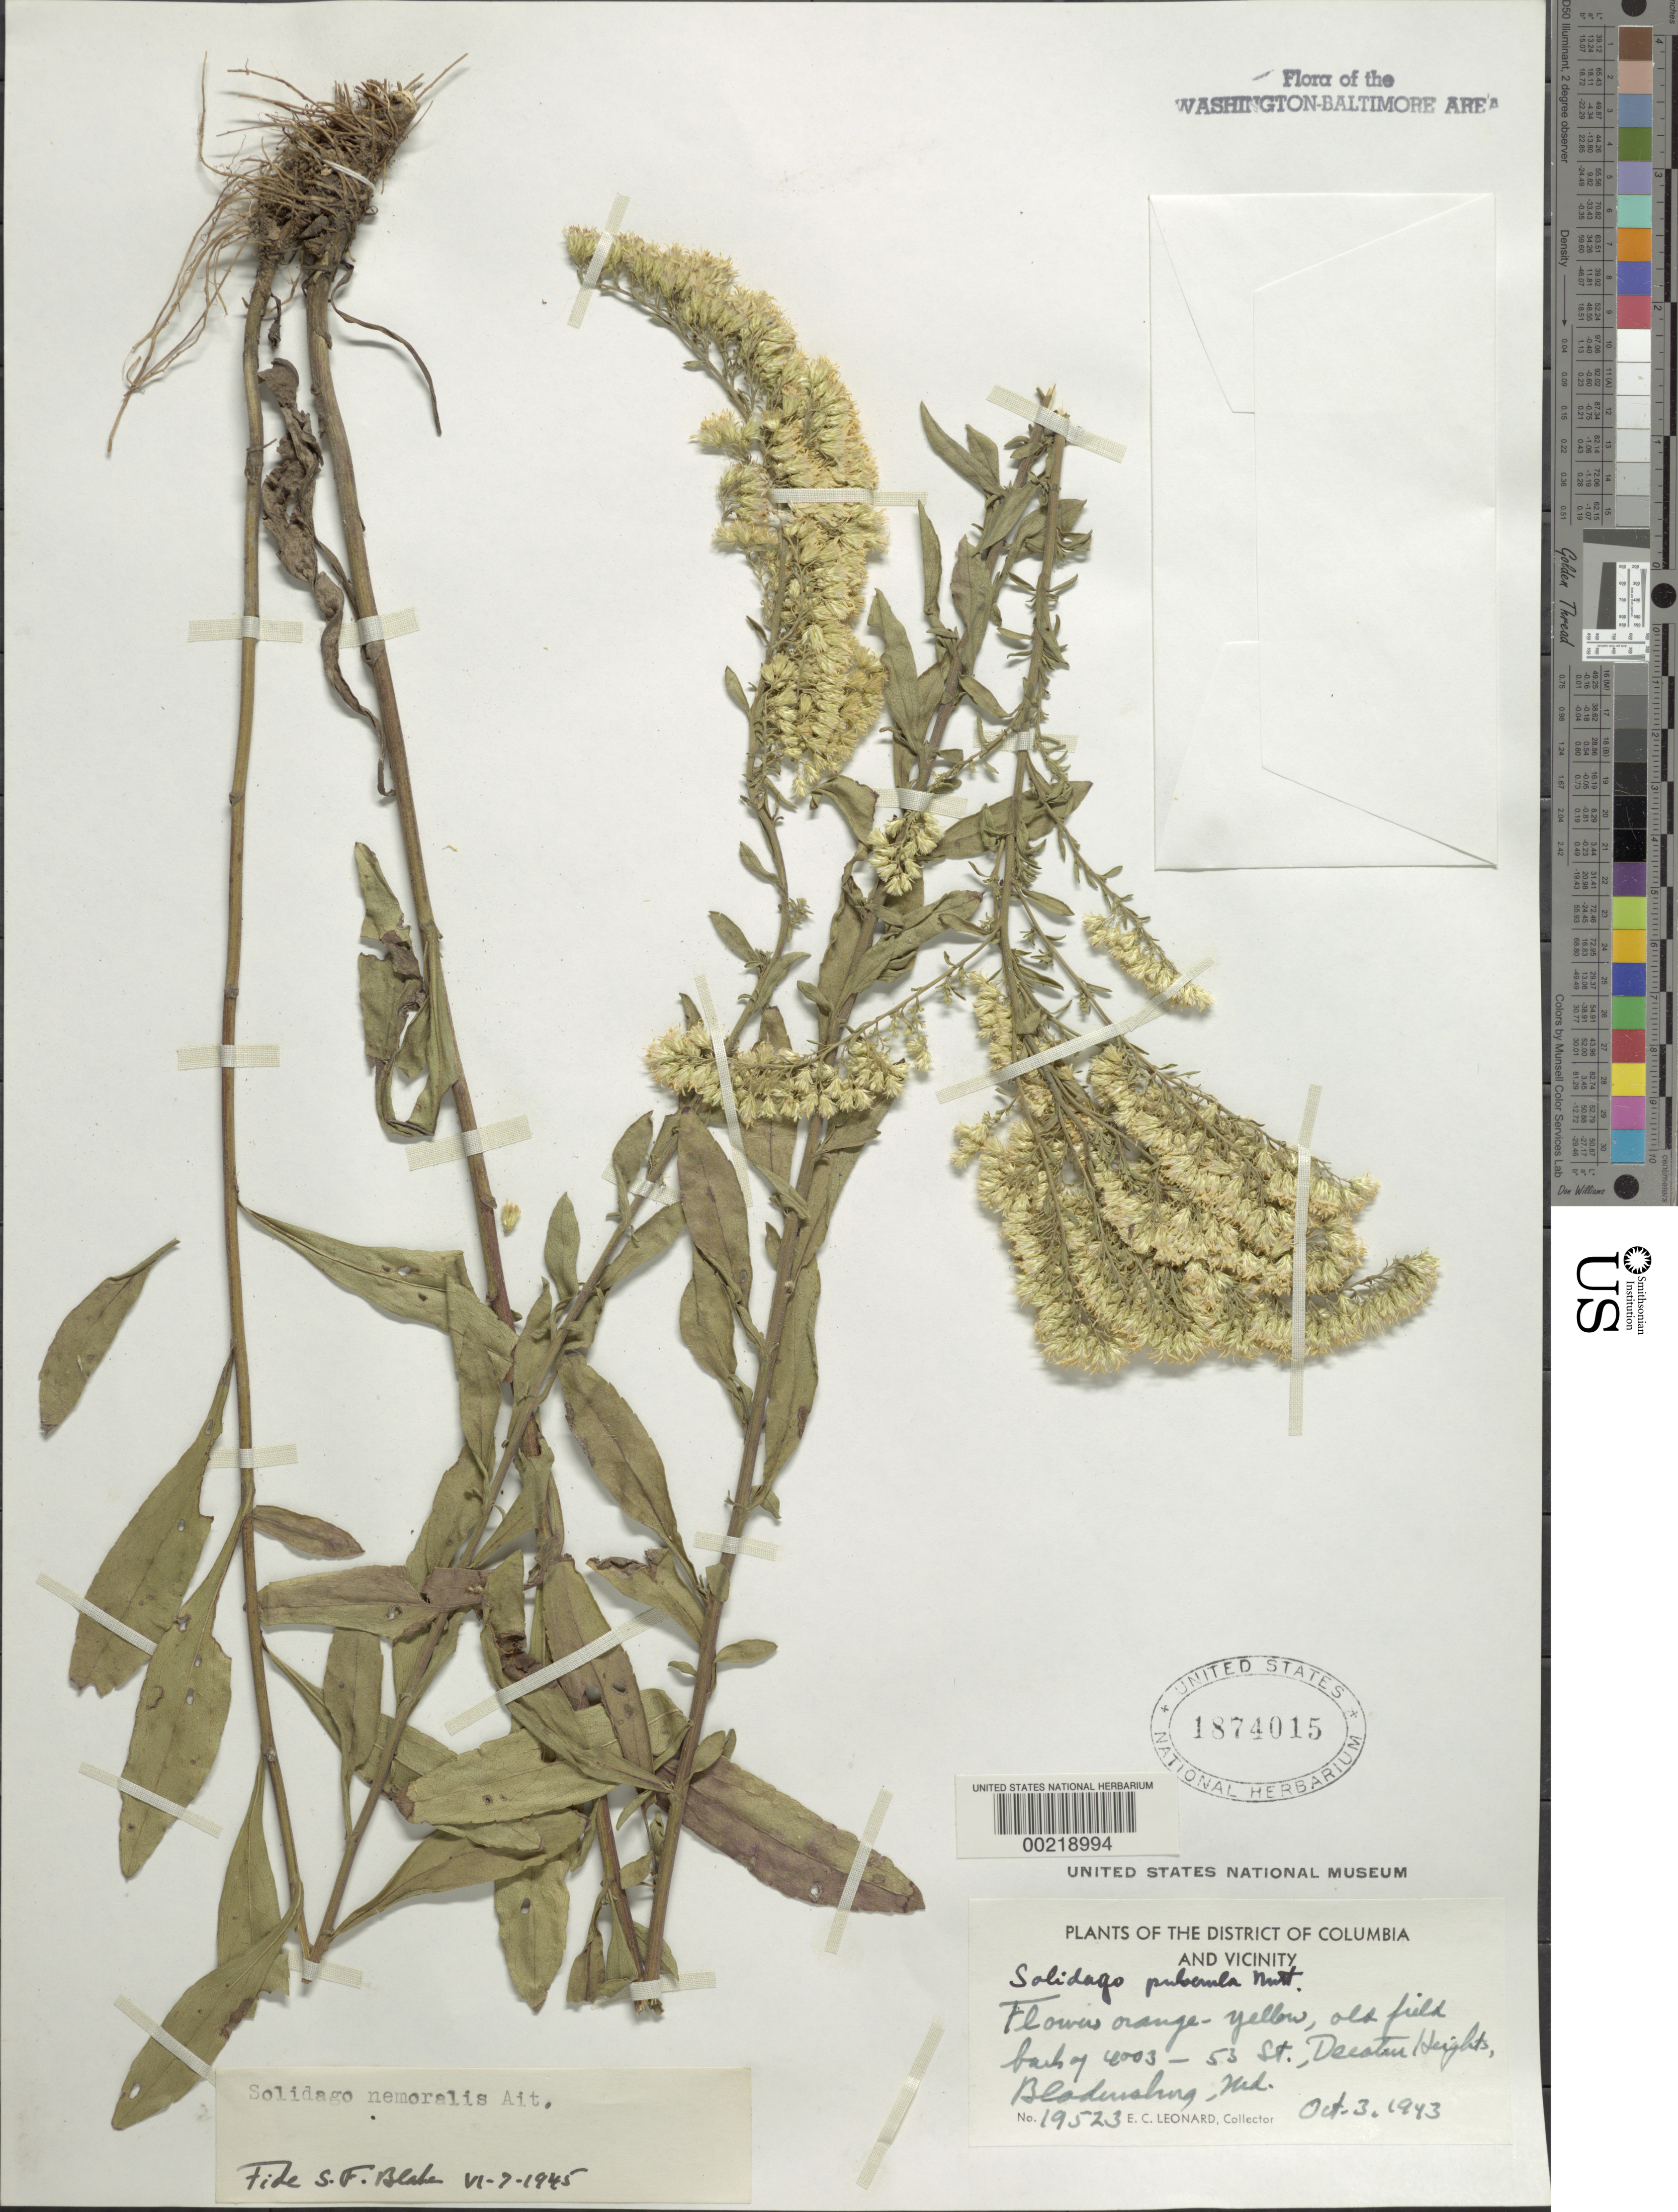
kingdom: Plantae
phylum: Tracheophyta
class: Magnoliopsida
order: Asterales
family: Asteraceae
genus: Solidago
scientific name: Solidago nemoralis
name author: Aiton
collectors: E. C. Leonard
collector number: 19523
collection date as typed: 03 Oct 1943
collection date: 1943-10-03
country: United States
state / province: Maryland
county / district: Prince George's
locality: Decatur Heights, Bladensburg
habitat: Old field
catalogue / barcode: US 1874015